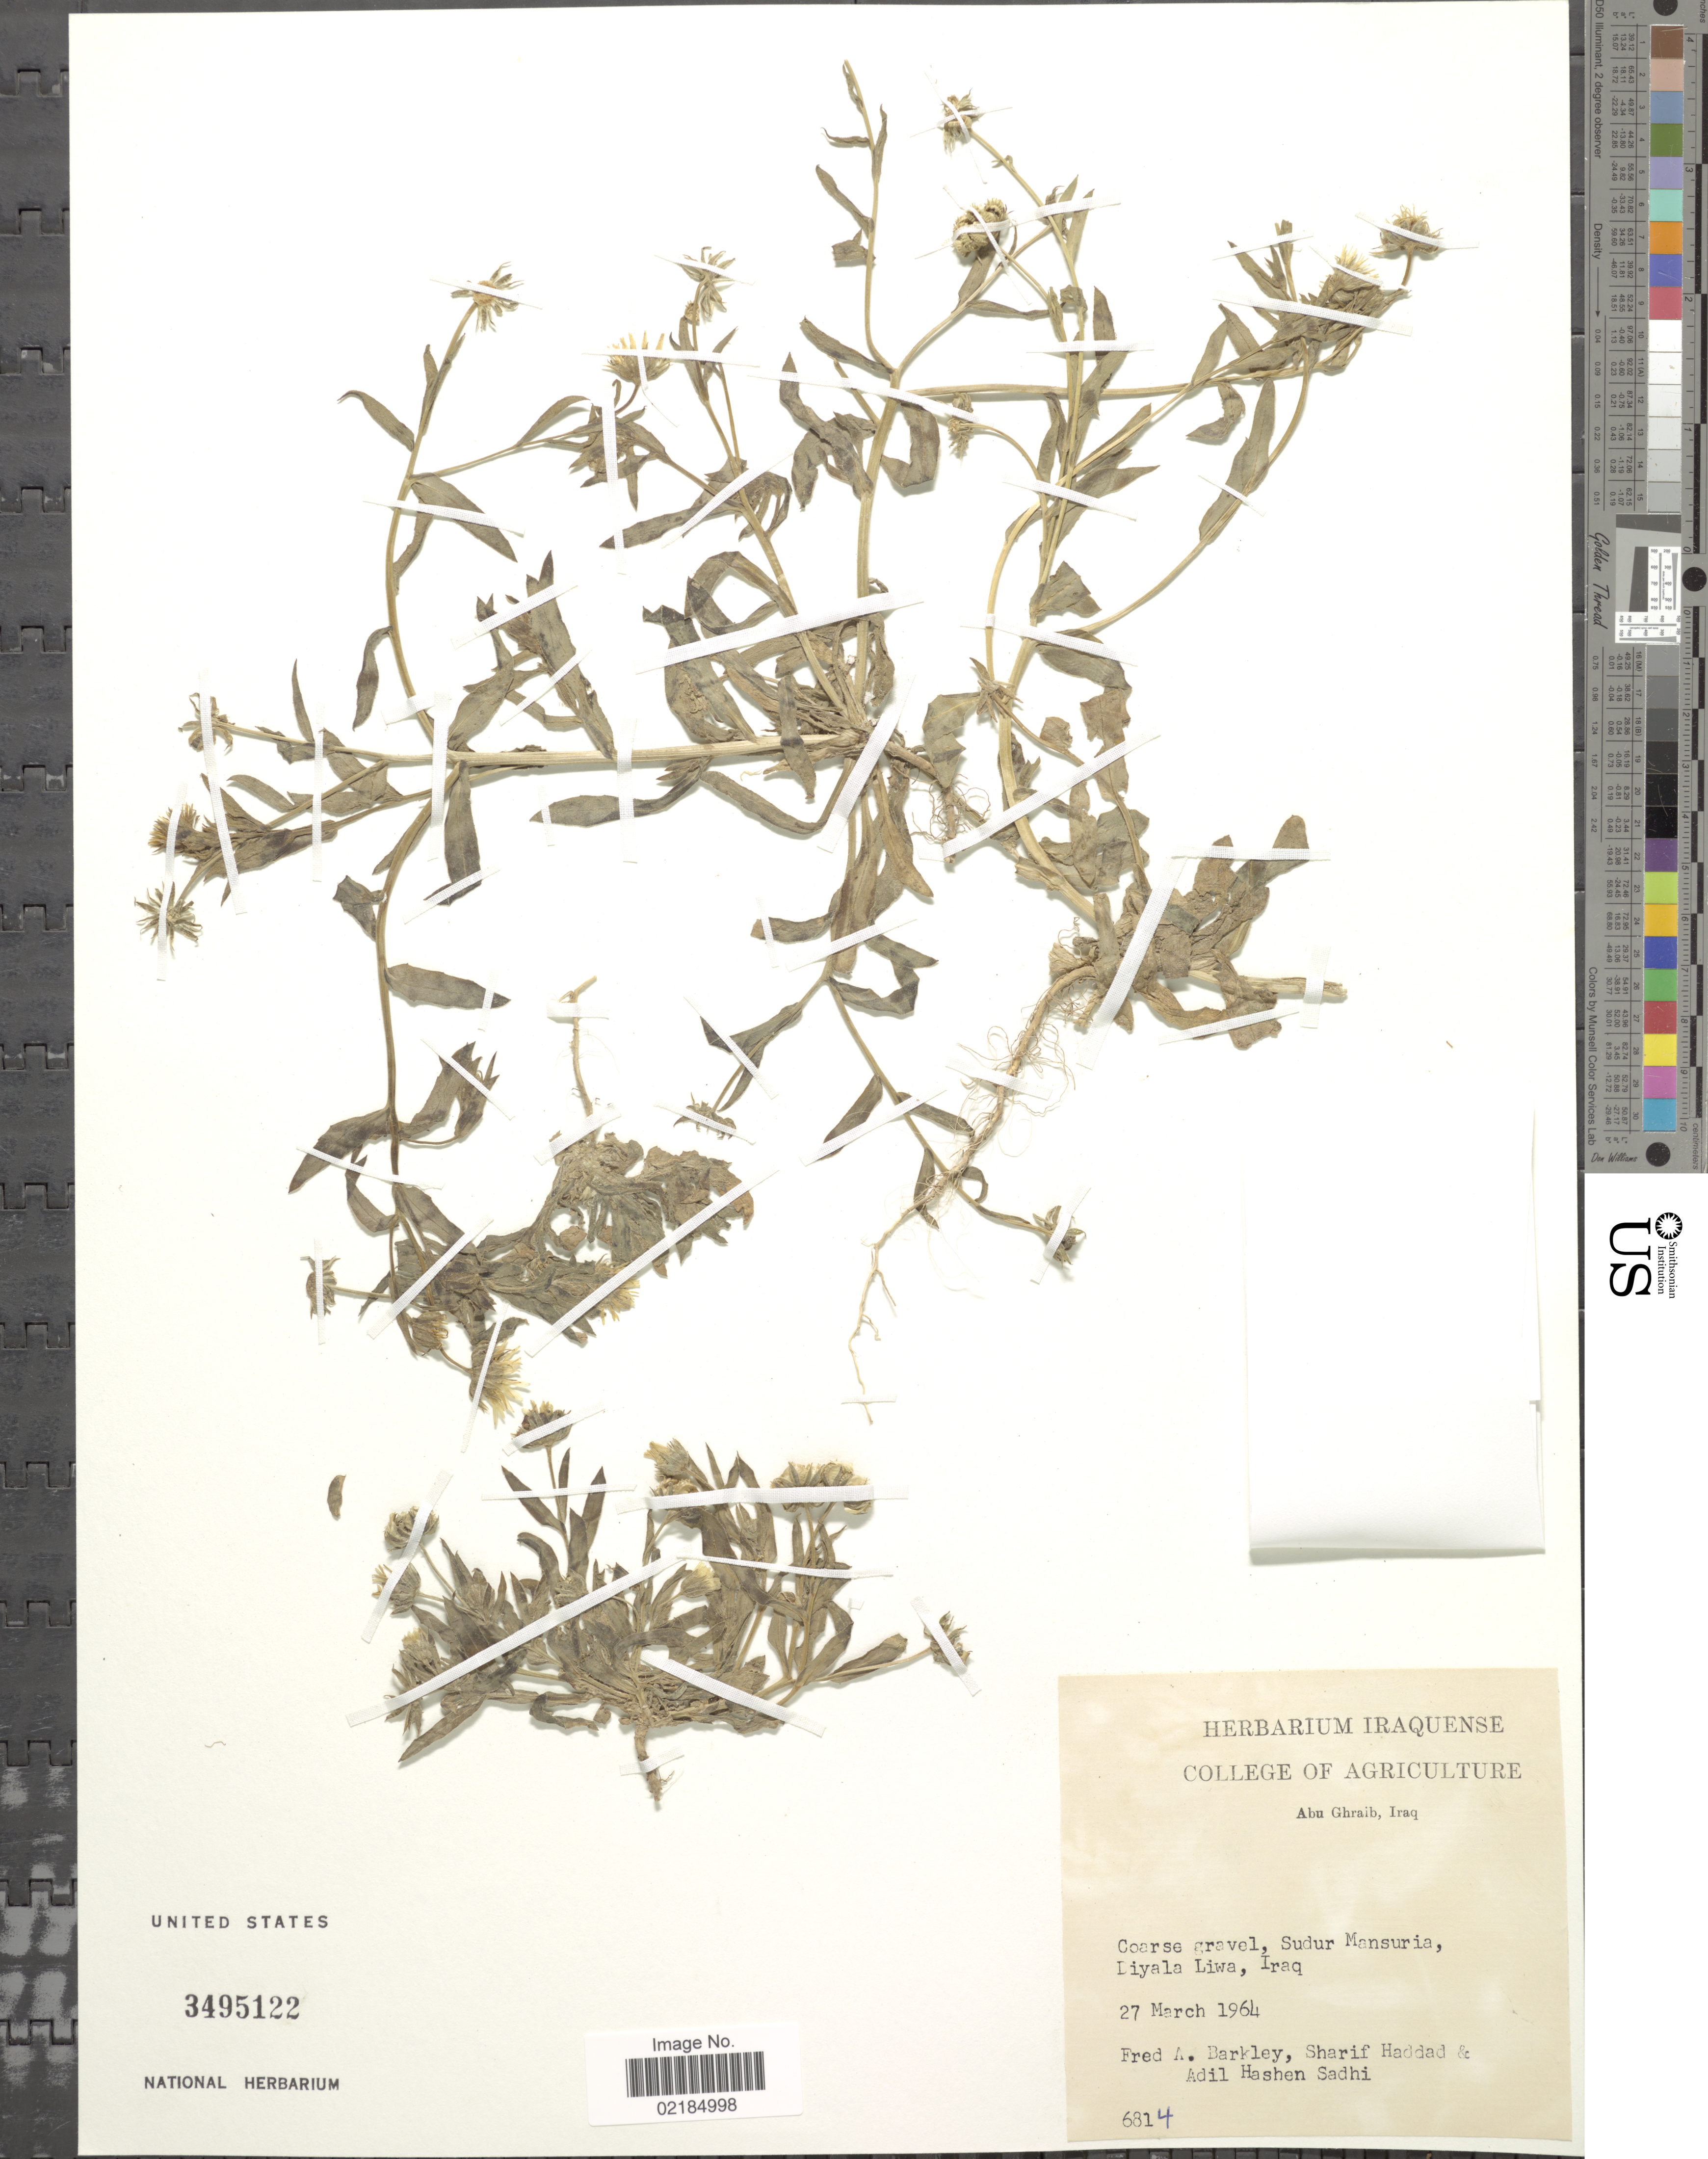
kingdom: Plantae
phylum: Tracheophyta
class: Magnoliopsida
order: Asterales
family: Asteraceae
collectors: F. A. Barkley, S. Haddad & A. Sadhi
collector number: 6814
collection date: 1964-03-27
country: Iraq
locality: Coarse gravel, Sudur Mansuria, Liyala Liwa, Iraq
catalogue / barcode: US 3495122